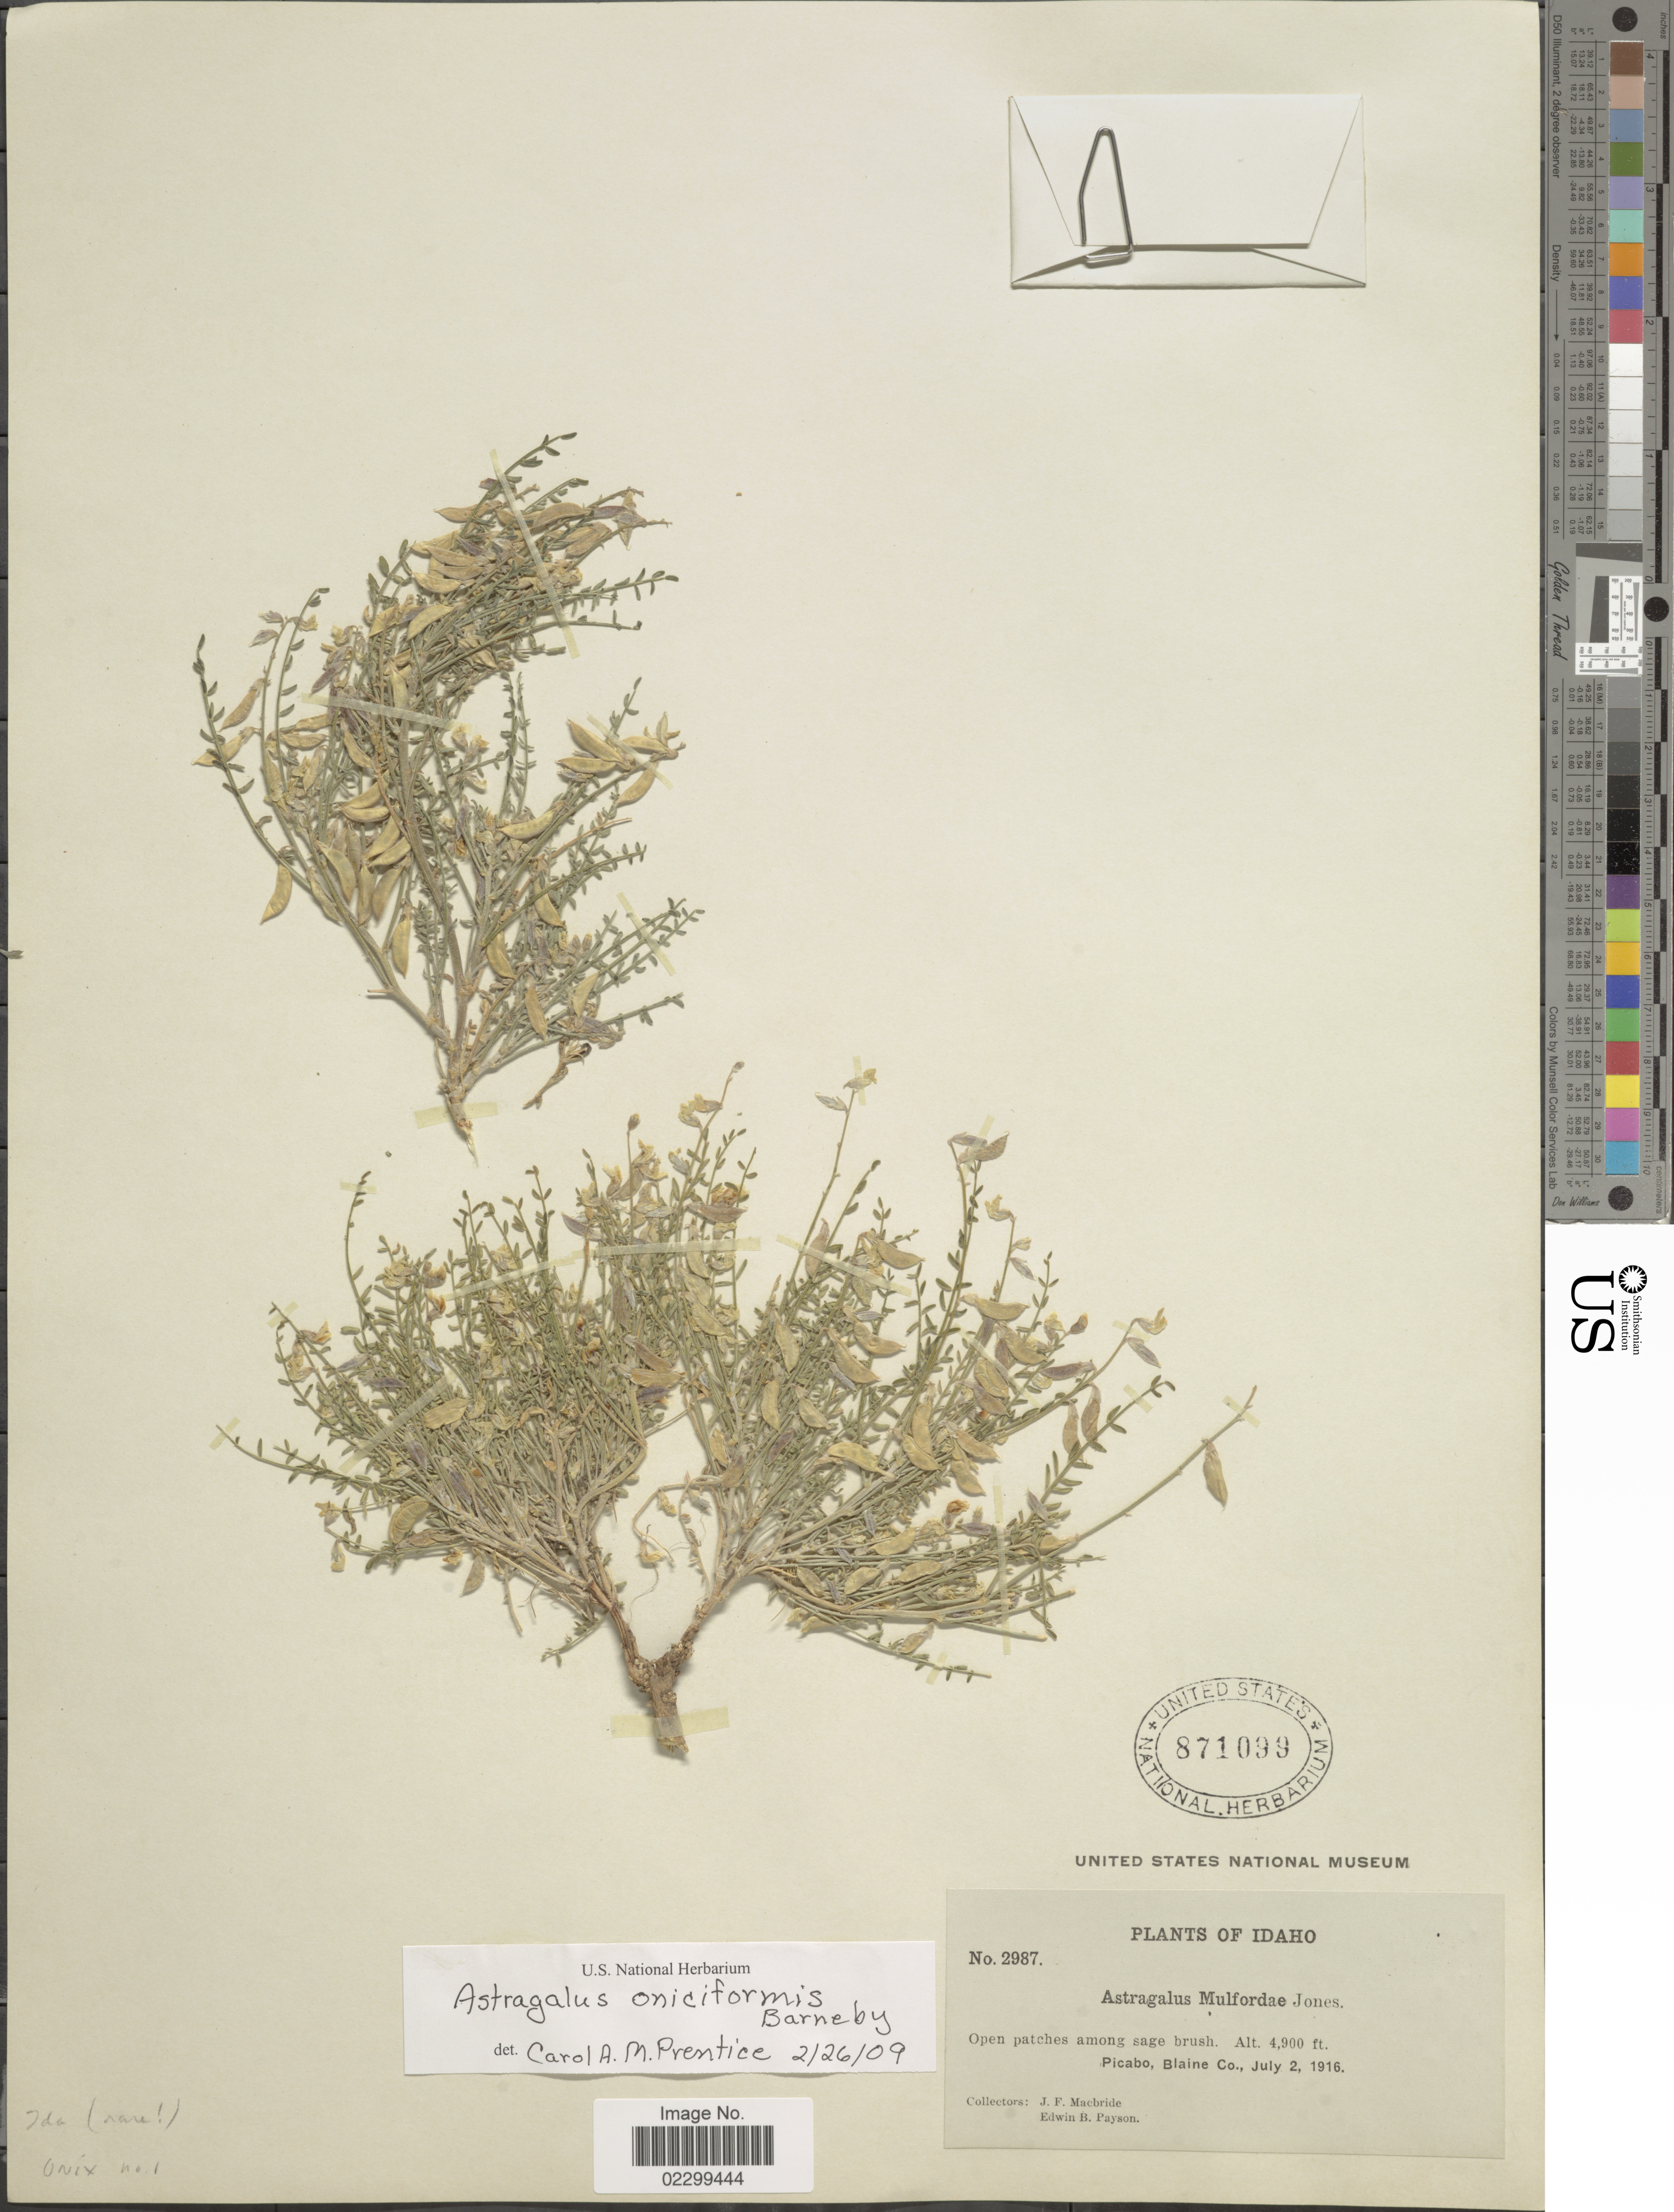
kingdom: Plantae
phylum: Tracheophyta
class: Magnoliopsida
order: Fabales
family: Fabaceae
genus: Astragalus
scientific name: Astragalus oniciformis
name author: Barneby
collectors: J. F. Macbride & E. B. Payson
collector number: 2987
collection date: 1916-07-02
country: United States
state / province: Idaho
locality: Picabo, Blaine Co.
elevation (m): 1494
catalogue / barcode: US 871099